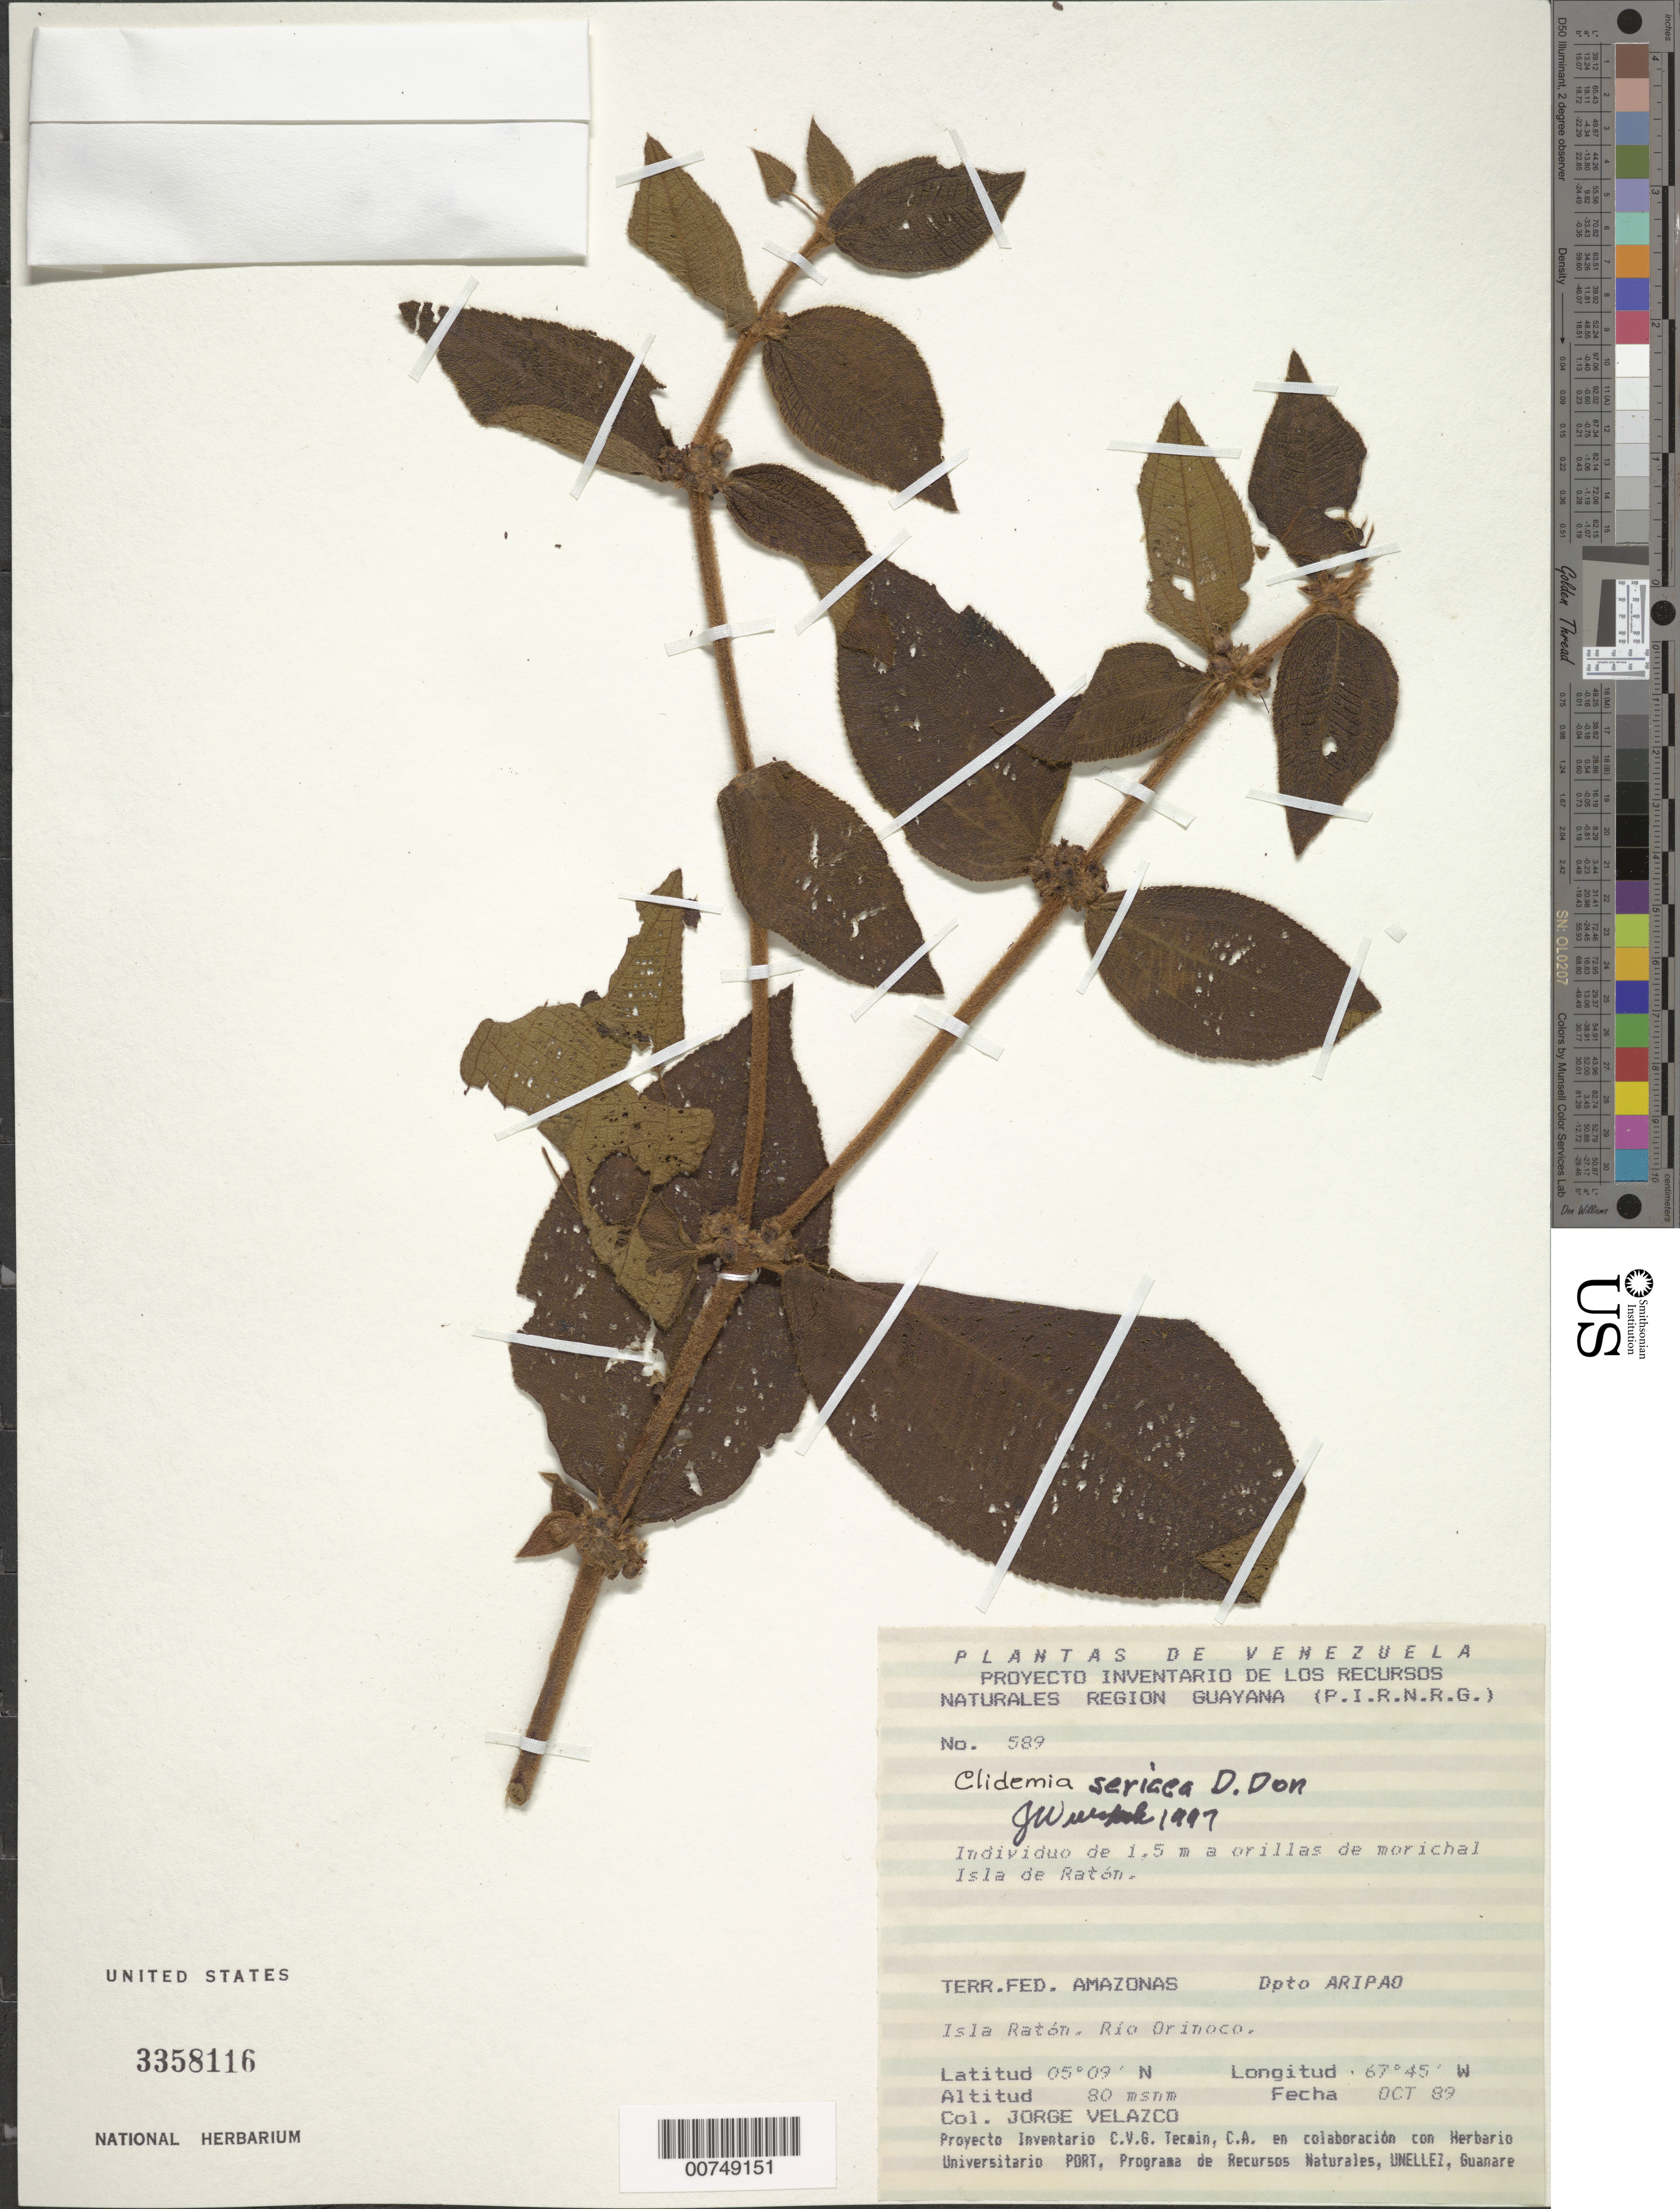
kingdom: Plantae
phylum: Tracheophyta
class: Magnoliopsida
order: Myrtales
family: Melastomataceae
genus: Clidemia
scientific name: Clidemia sericea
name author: D. Don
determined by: Wurdack, John J., (US), US (UNITED STATES)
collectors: J. Velazco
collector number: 589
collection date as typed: Oct-89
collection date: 1989-10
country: Venezuela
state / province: Amazonas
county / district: Autana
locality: Isla Ratón, Río Orinoco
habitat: Orillas de morichal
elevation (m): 80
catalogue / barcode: US 3358116